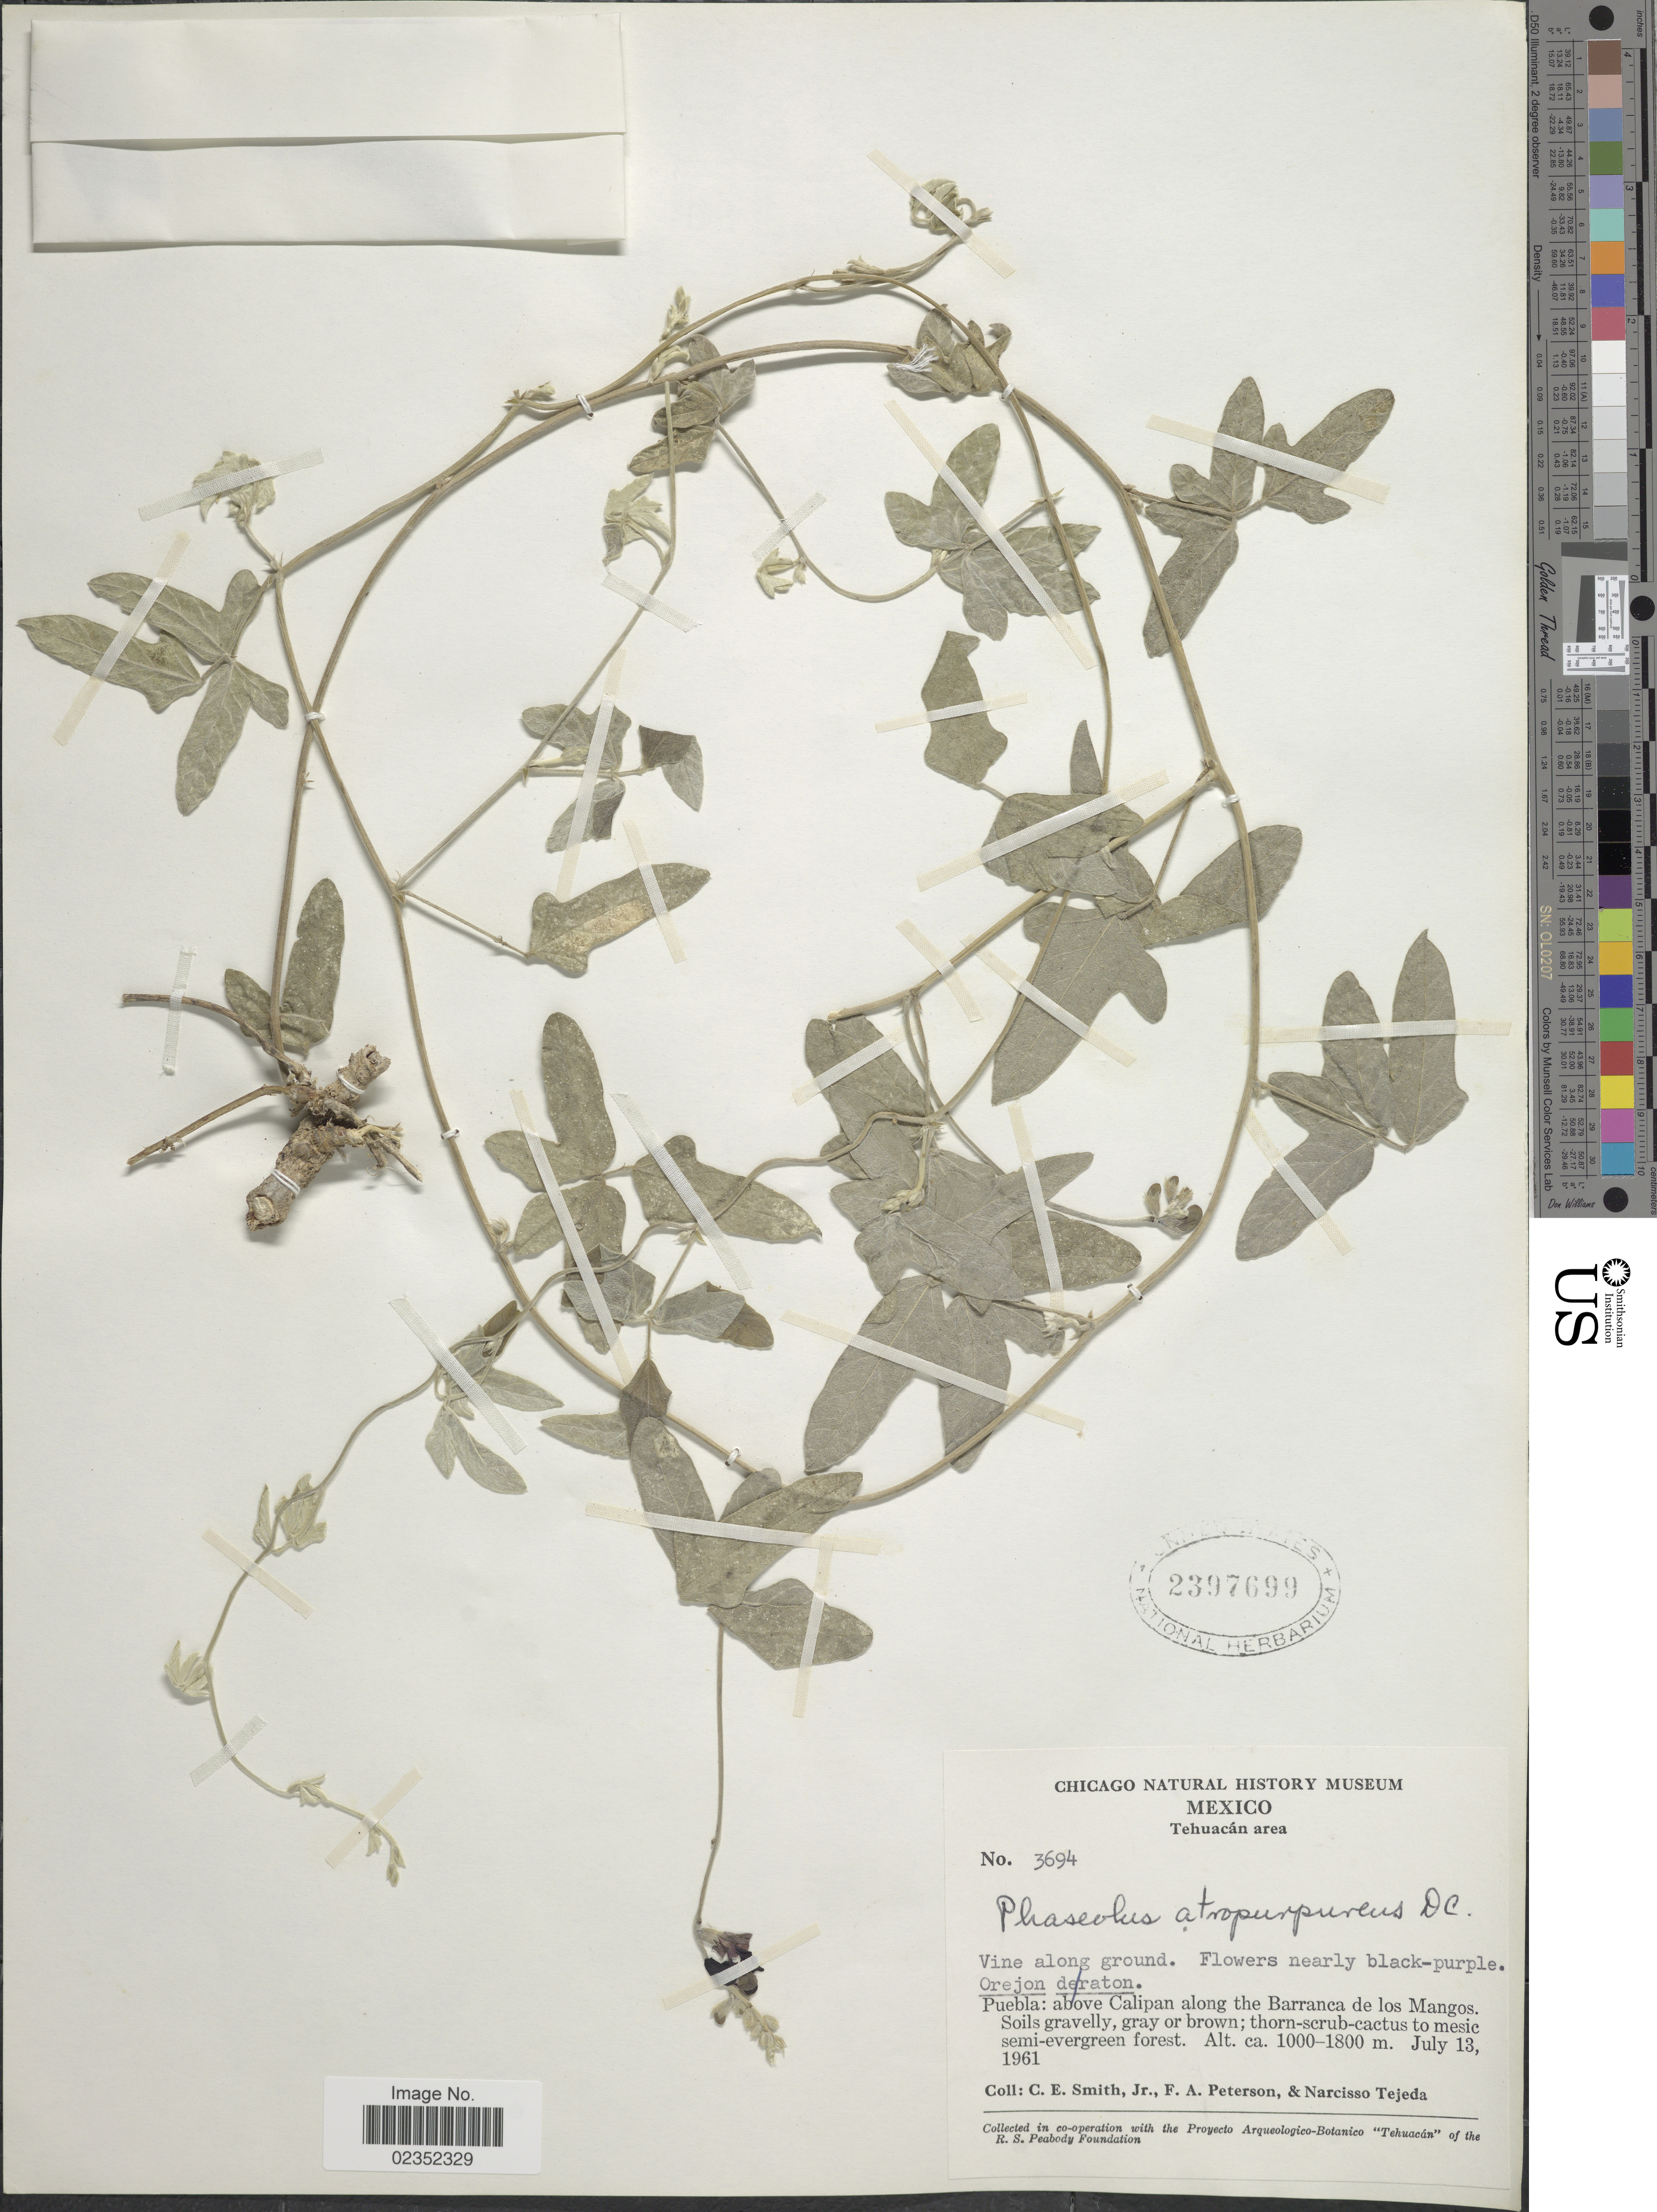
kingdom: Plantae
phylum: Tracheophyta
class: Magnoliopsida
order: Fabales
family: Fabaceae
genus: Macroptilium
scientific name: Macroptilium atropurpureum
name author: (DC.) Urb.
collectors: C. E. Smith Jr., F. A. Peterson & N. Tejeda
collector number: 3694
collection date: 1961-07-13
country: Mexico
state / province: Puebla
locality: Tehuacán area. Puebla: above Calipan along the Barranca de los Mangos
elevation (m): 1000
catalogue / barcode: US 2397699